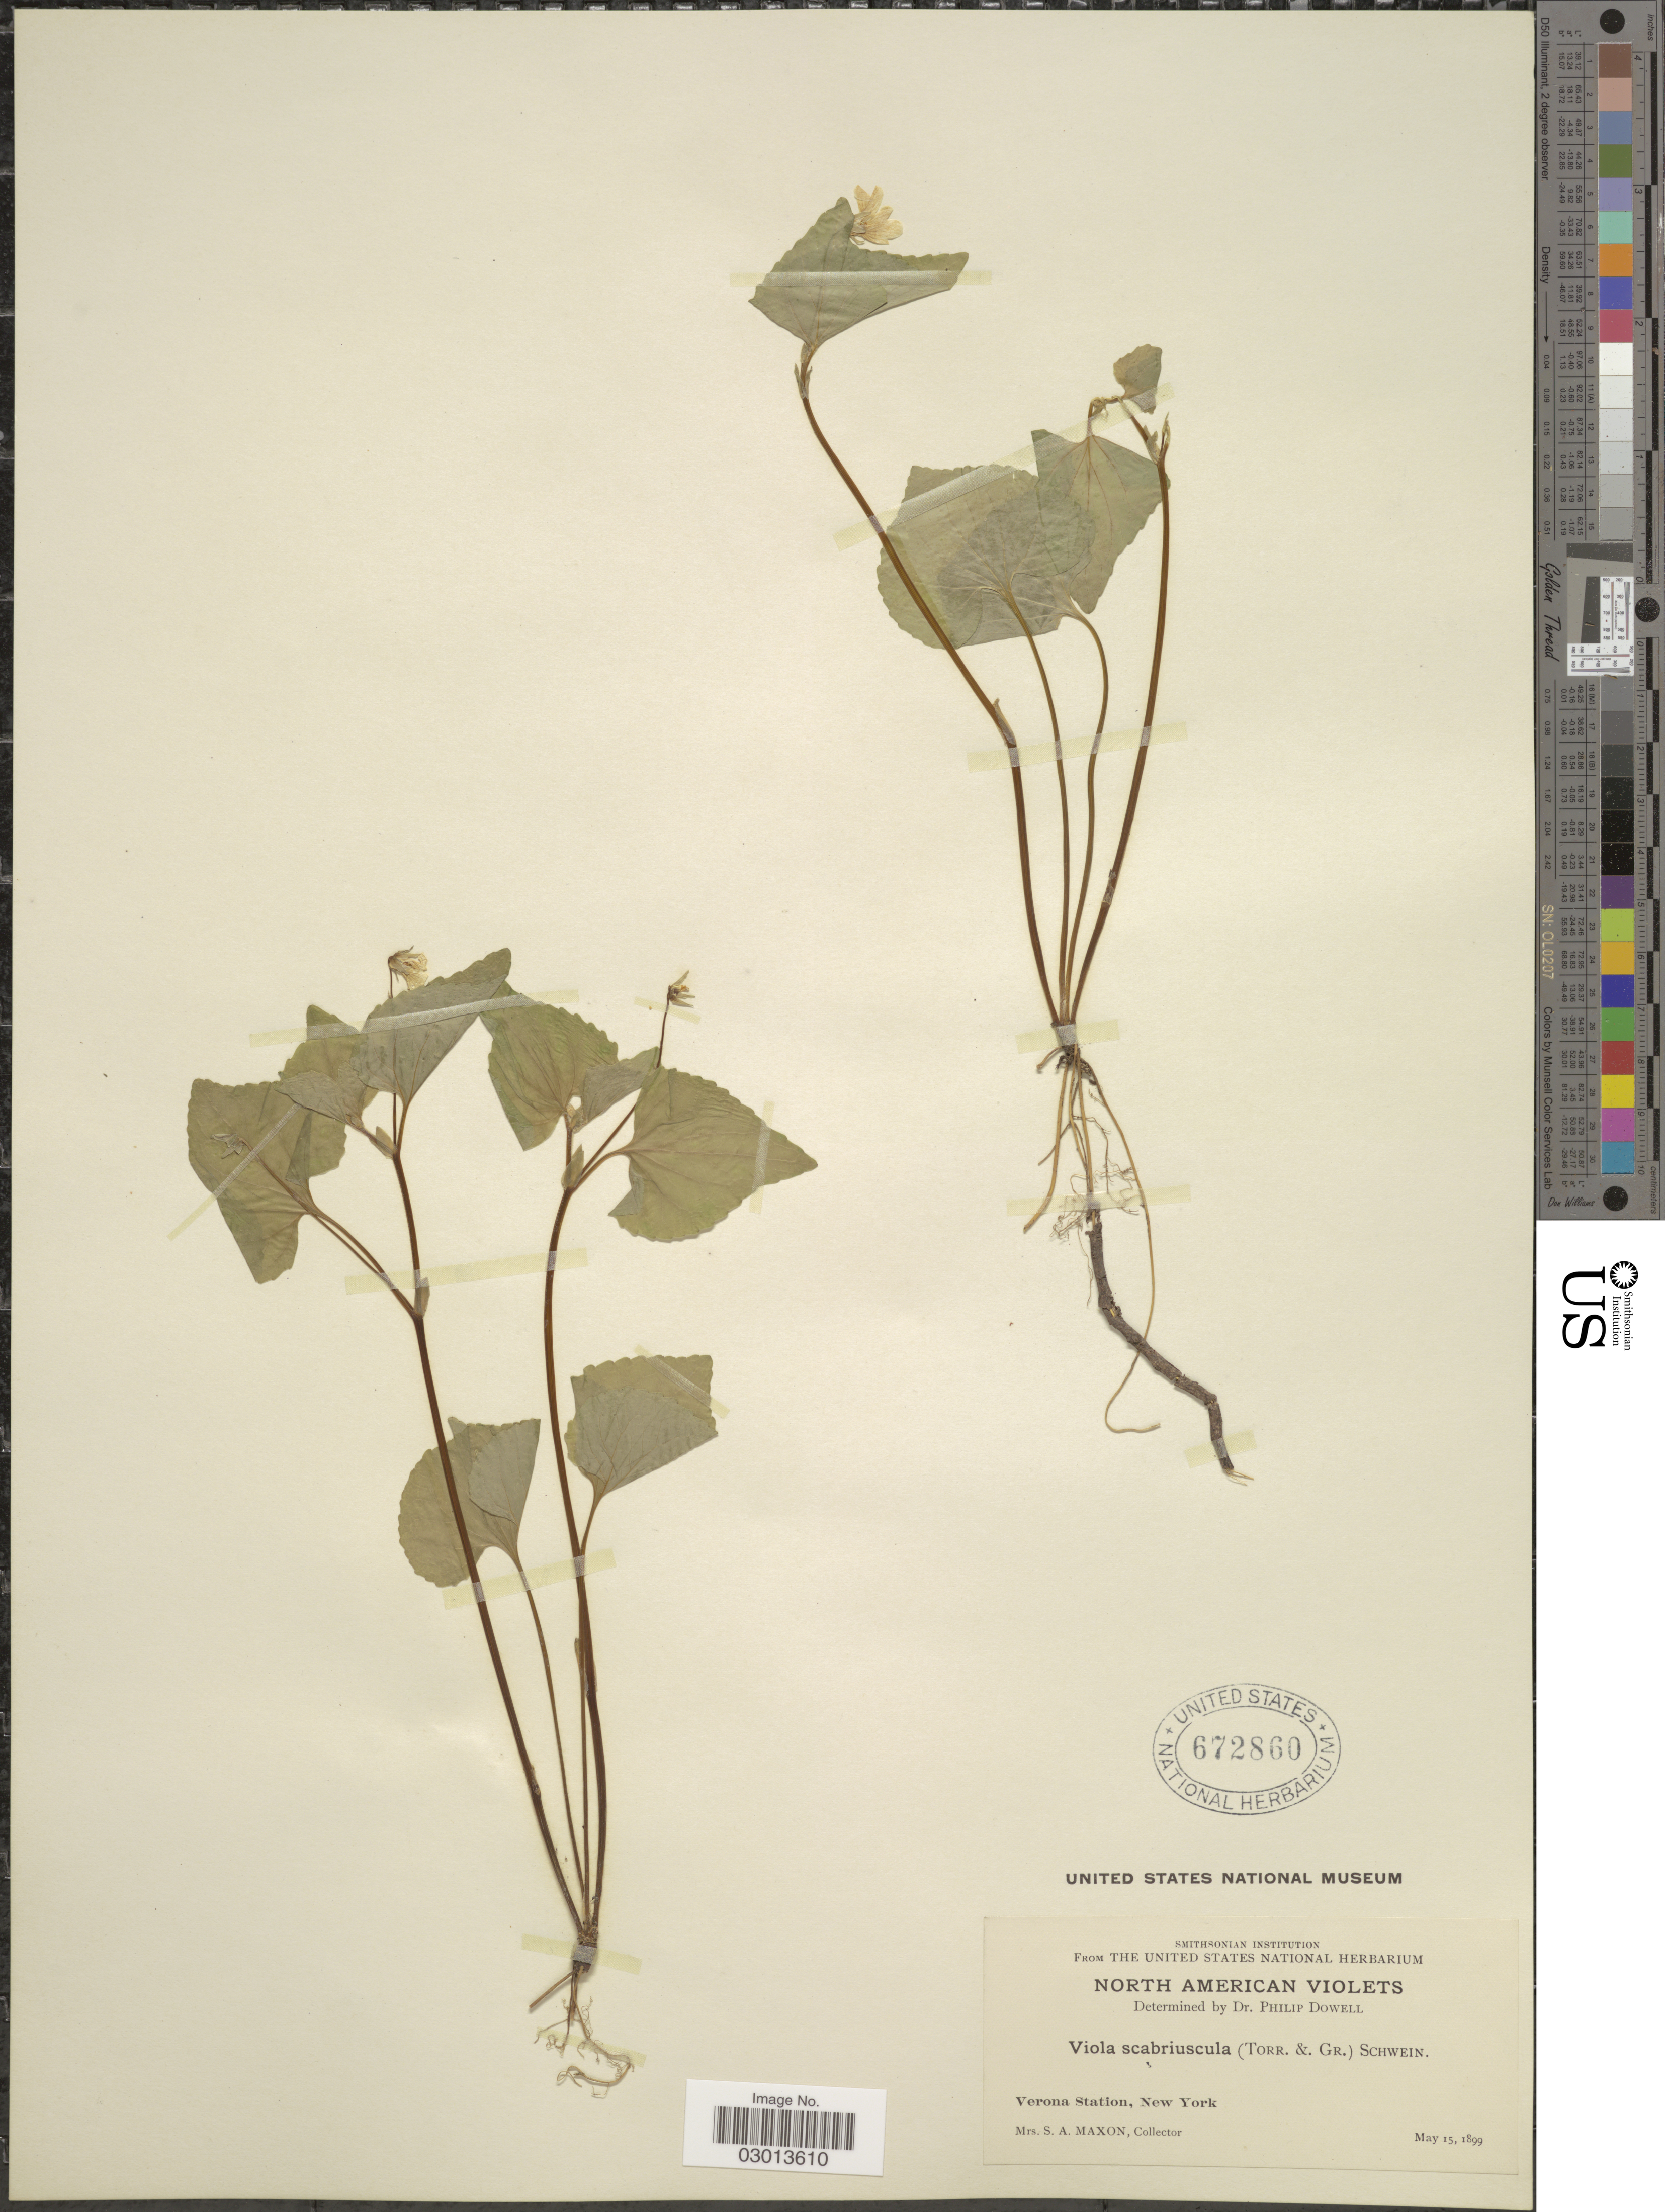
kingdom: Plantae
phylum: Tracheophyta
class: Magnoliopsida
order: Malpighiales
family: Violaceae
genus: Viola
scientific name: Viola pensylvanica var. leiocarpa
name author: (Fernald & Wiegand) Fernald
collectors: S. Maxon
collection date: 1899-05-15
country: United States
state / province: New York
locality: Verona Station.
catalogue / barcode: US 672860